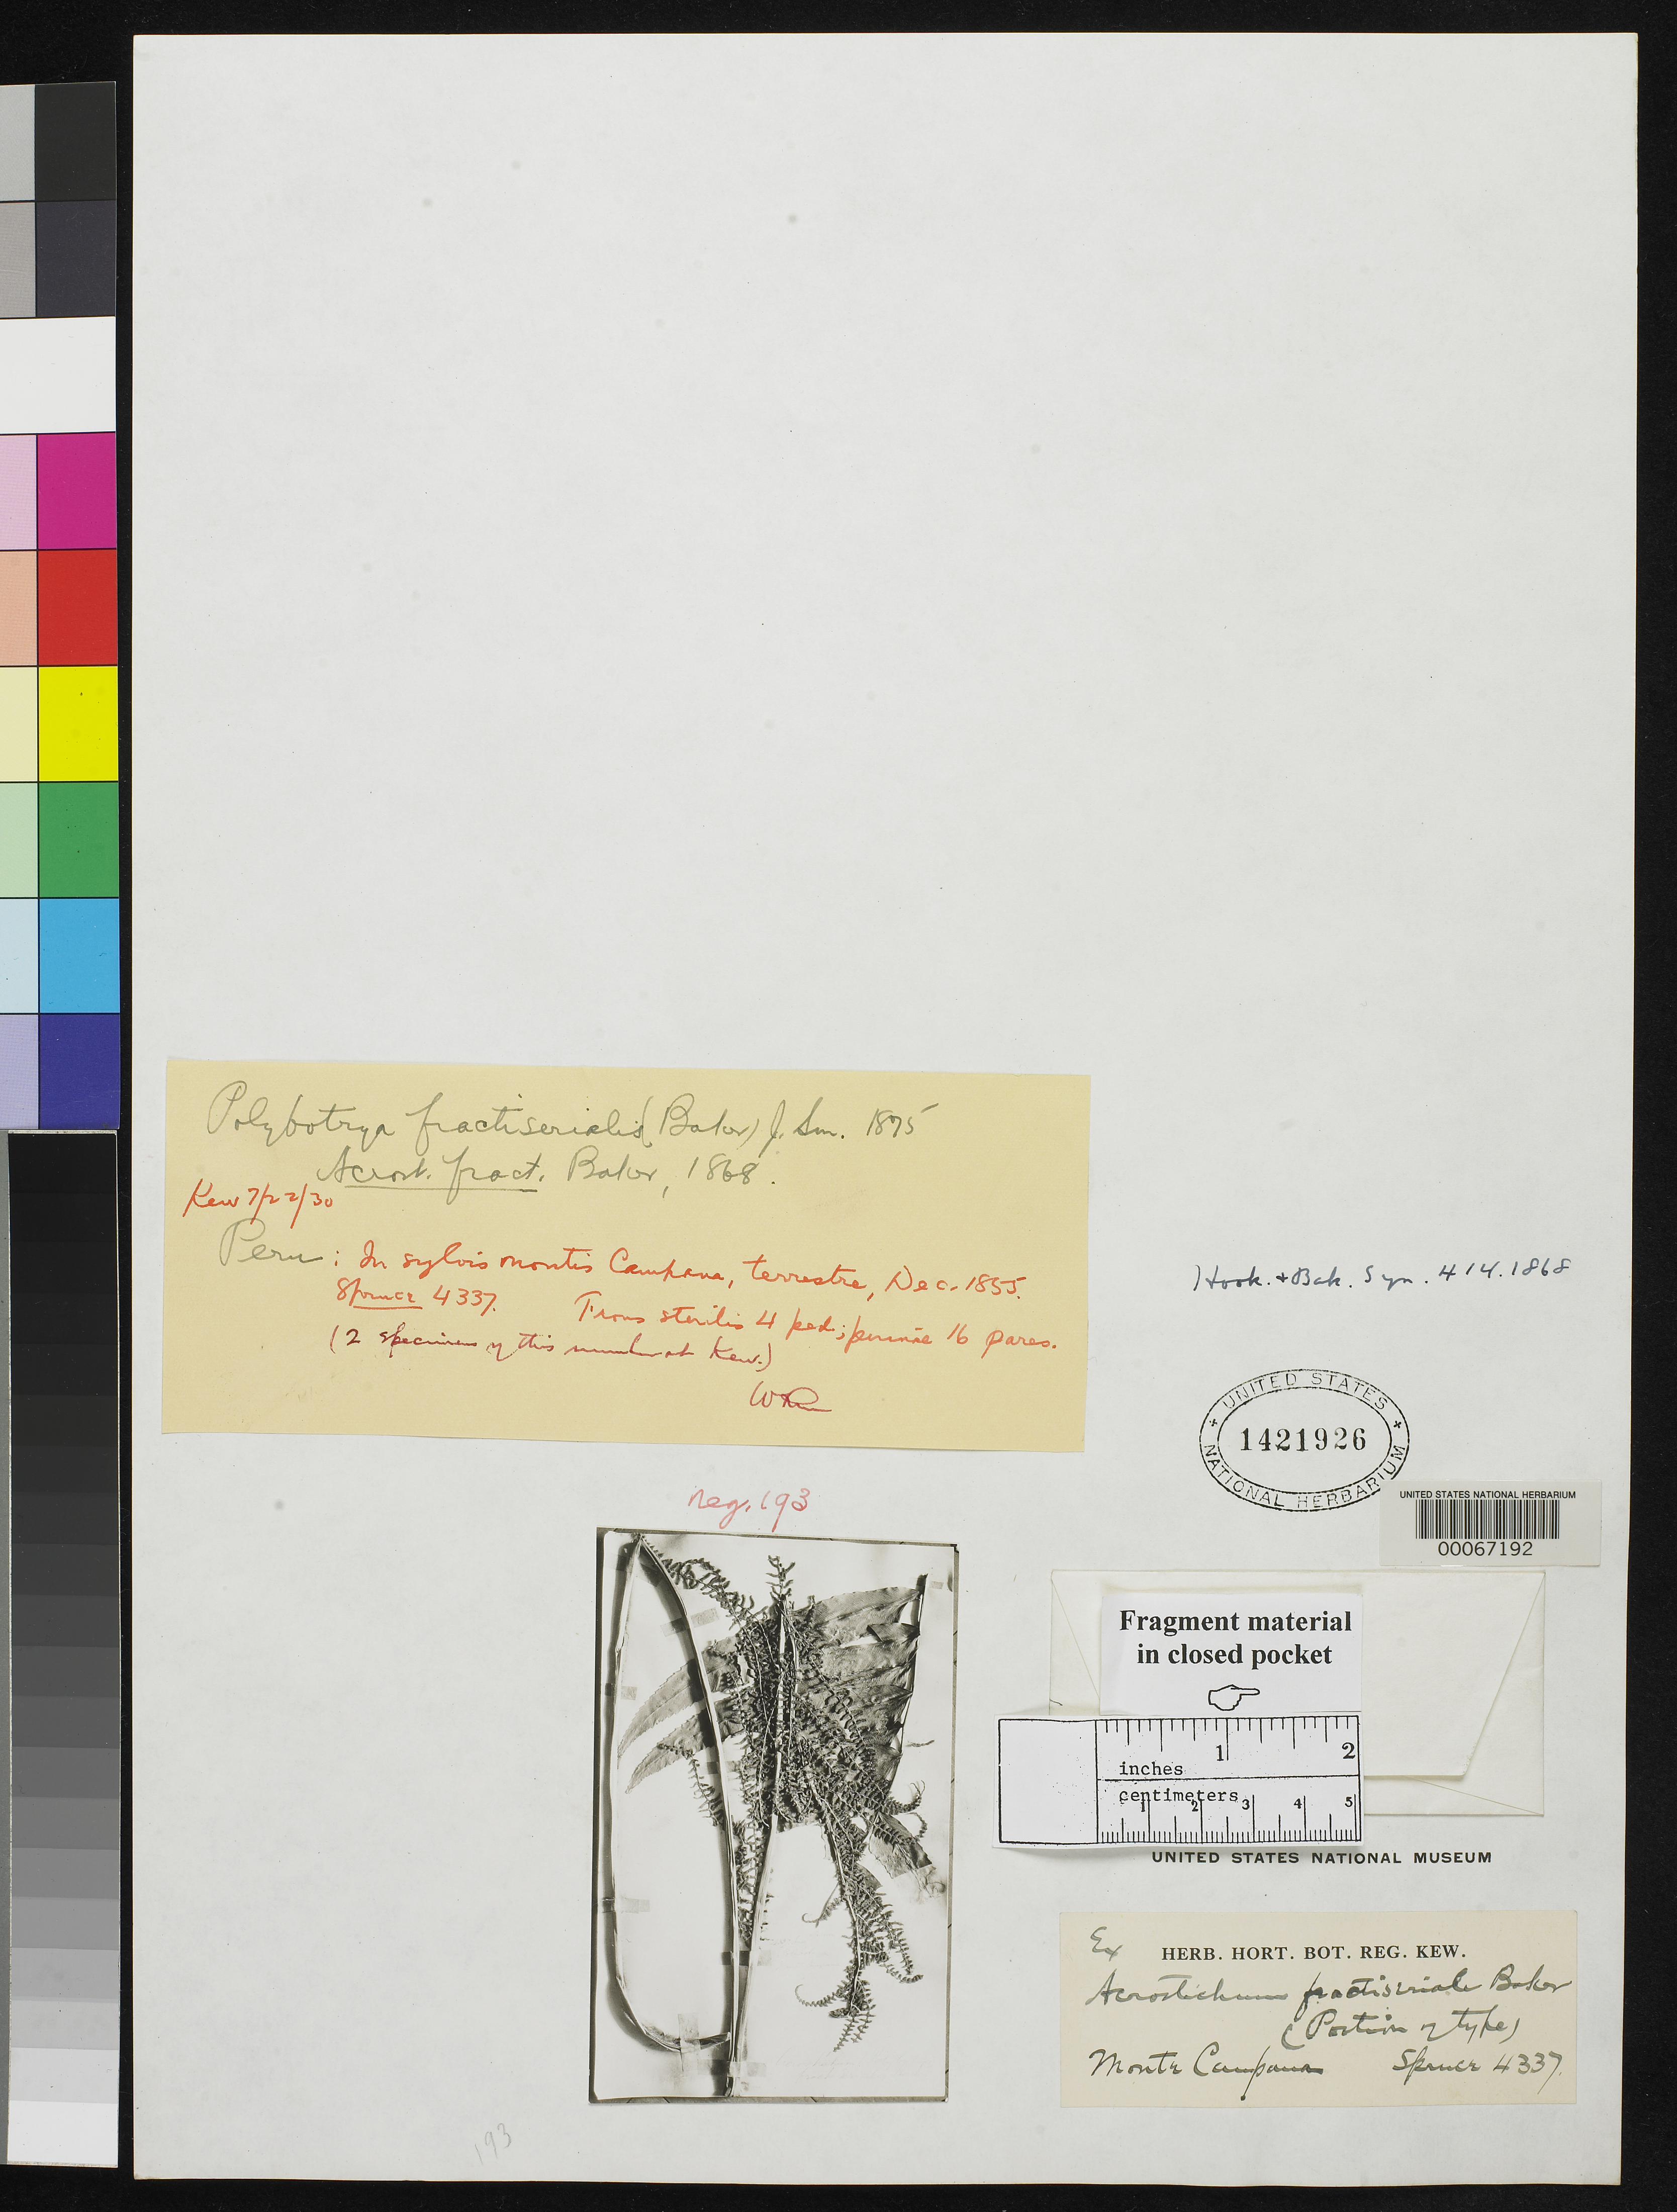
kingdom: Plantae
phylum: Tracheophyta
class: Polypodiopsida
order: Polypodiales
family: Pteridaceae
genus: Acrostichum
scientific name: Acrostichum fractiseriale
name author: Baker in Hook. & Baker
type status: Type Fragment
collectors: R. Spruce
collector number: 4337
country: Peru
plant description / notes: Fragmentary material of type specimen ex herb. Kew.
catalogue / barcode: US 1421926